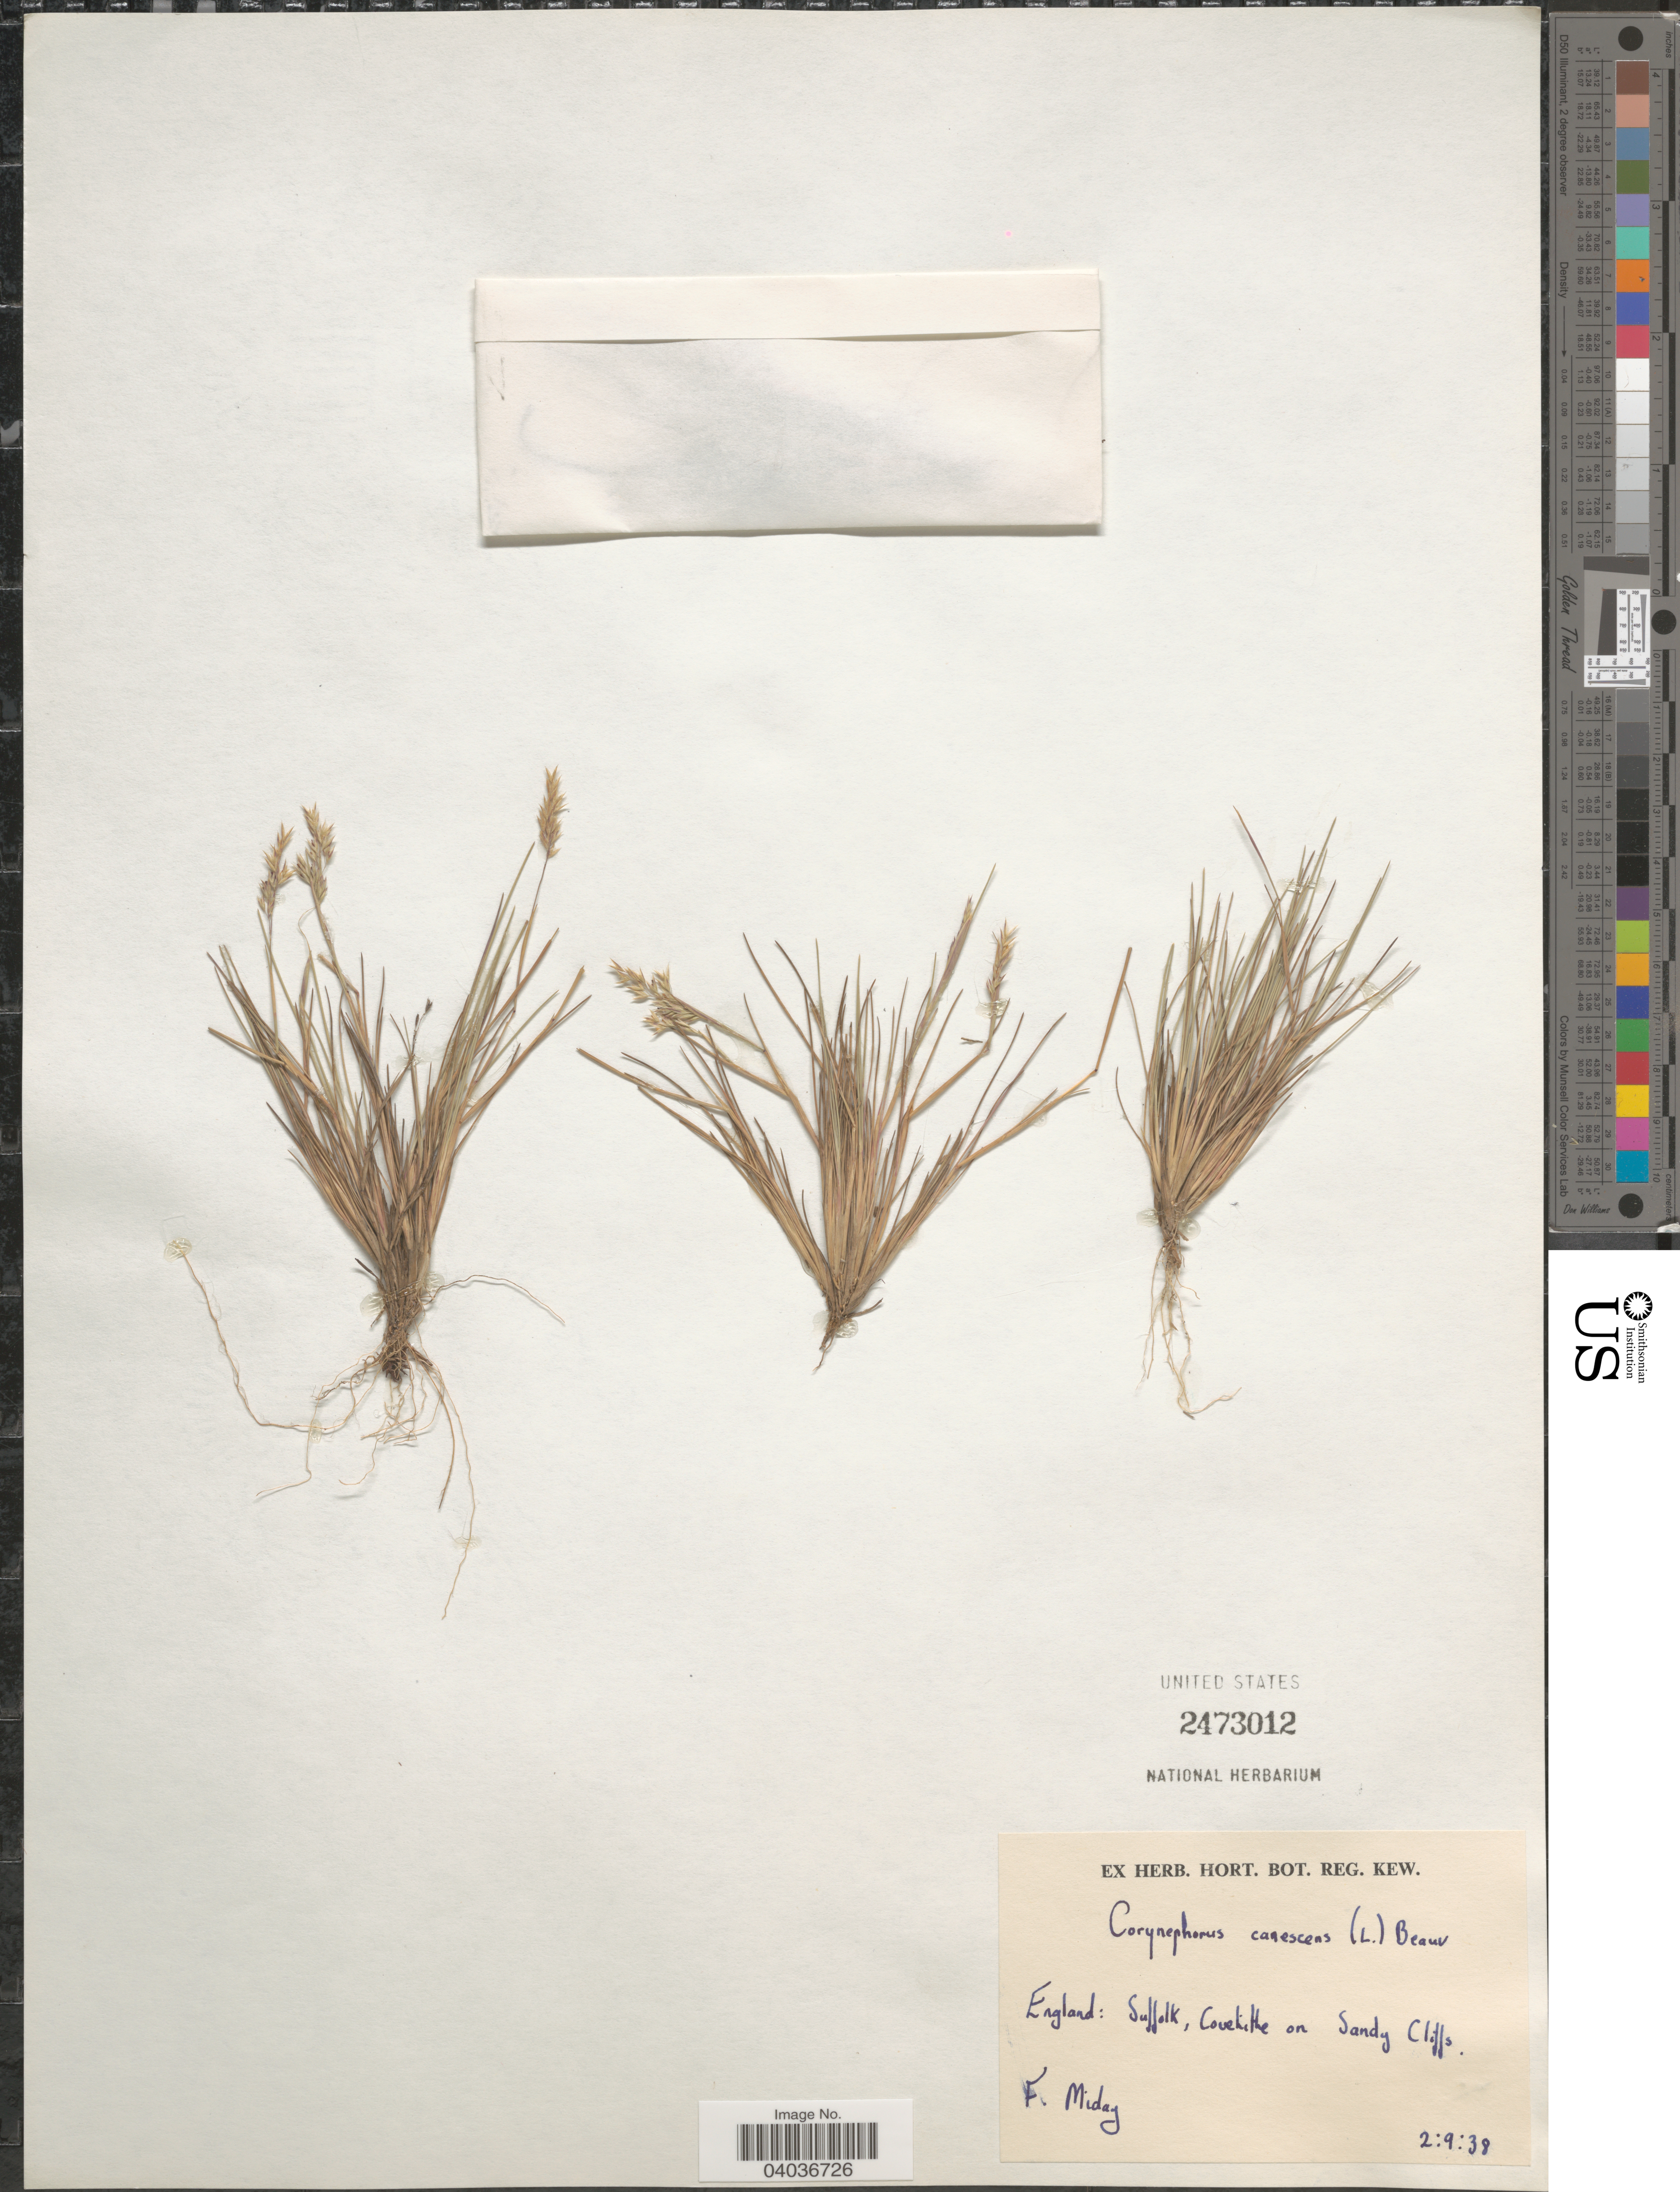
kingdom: Plantae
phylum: Tracheophyta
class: Liliopsida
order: Poales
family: Poaceae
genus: Corynephorus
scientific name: Corynephorus canescens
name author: (L, MEL) P. Beauv.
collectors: F. Miday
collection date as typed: Transcribed d/m/y: 2/9/38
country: United Kingdom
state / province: England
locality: Suffolk: Covehithe on Sandy Cliffs.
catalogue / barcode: US 2473012